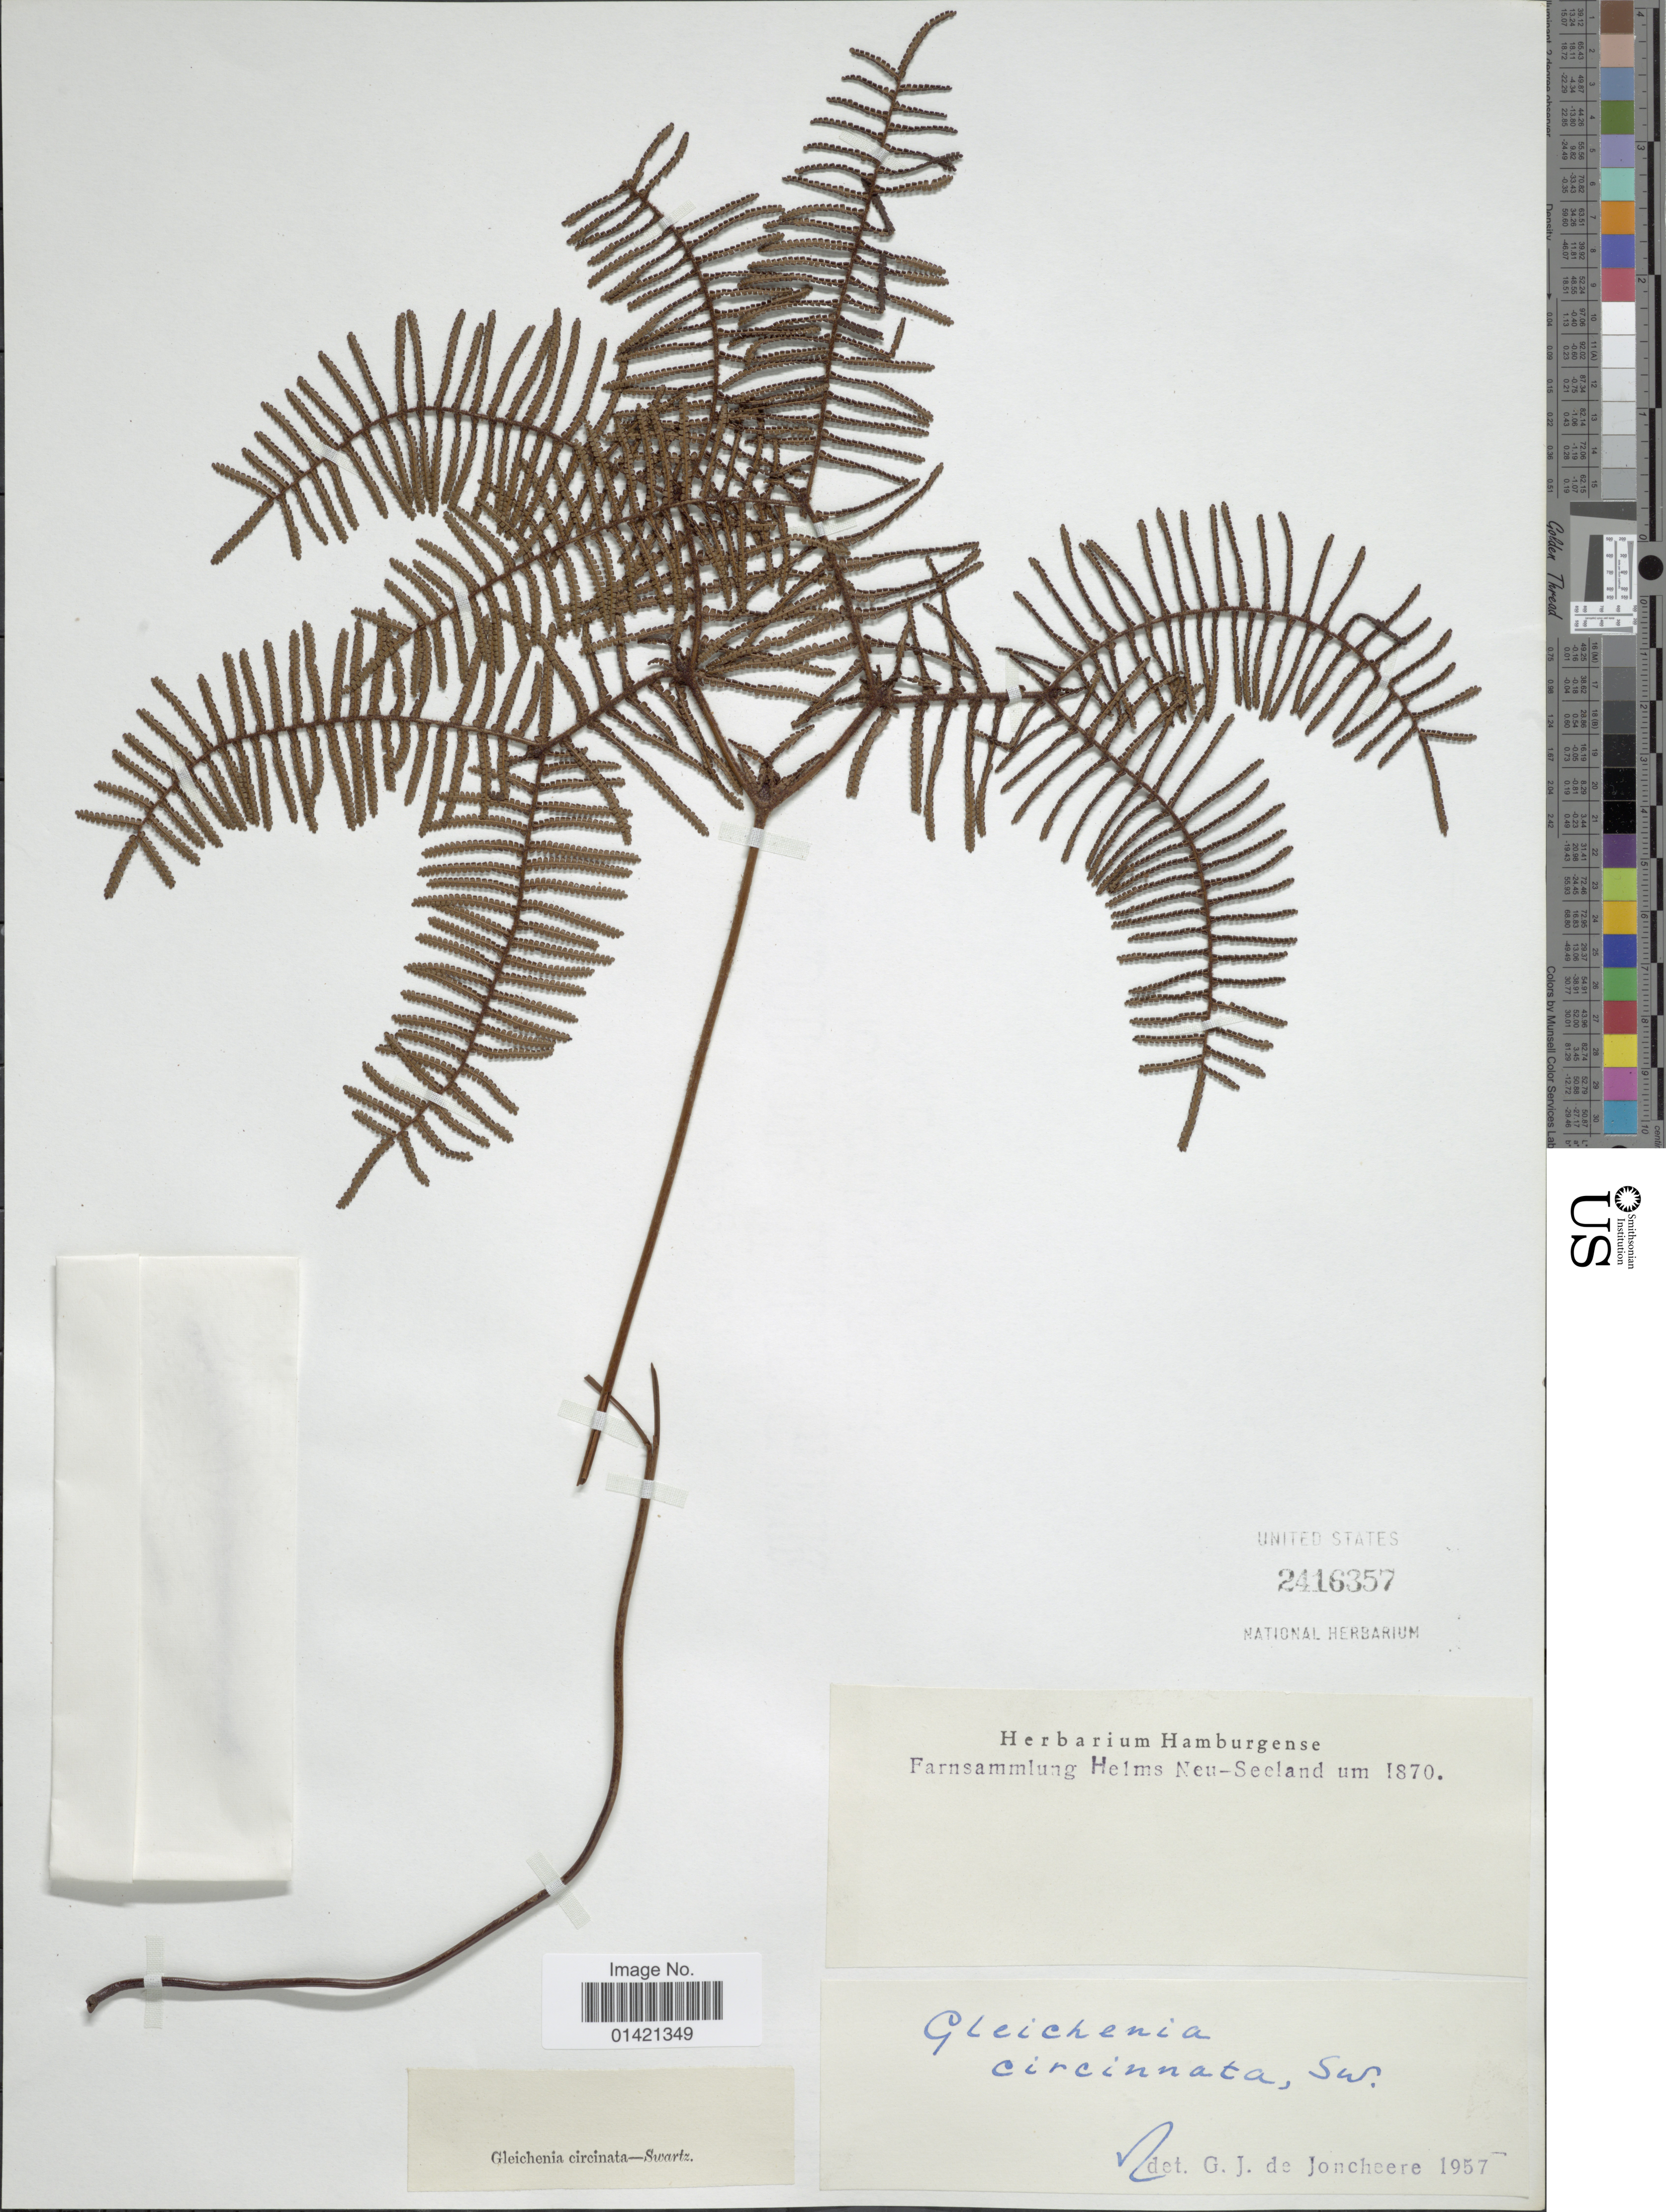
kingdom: Plantae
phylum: Tracheophyta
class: Polypodiopsida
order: Gleicheniales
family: Gleicheniaceae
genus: Gleichenia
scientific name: Gleichenia dicarpa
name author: R. Br.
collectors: Helms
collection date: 1870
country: New Zealand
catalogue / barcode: US 2416357